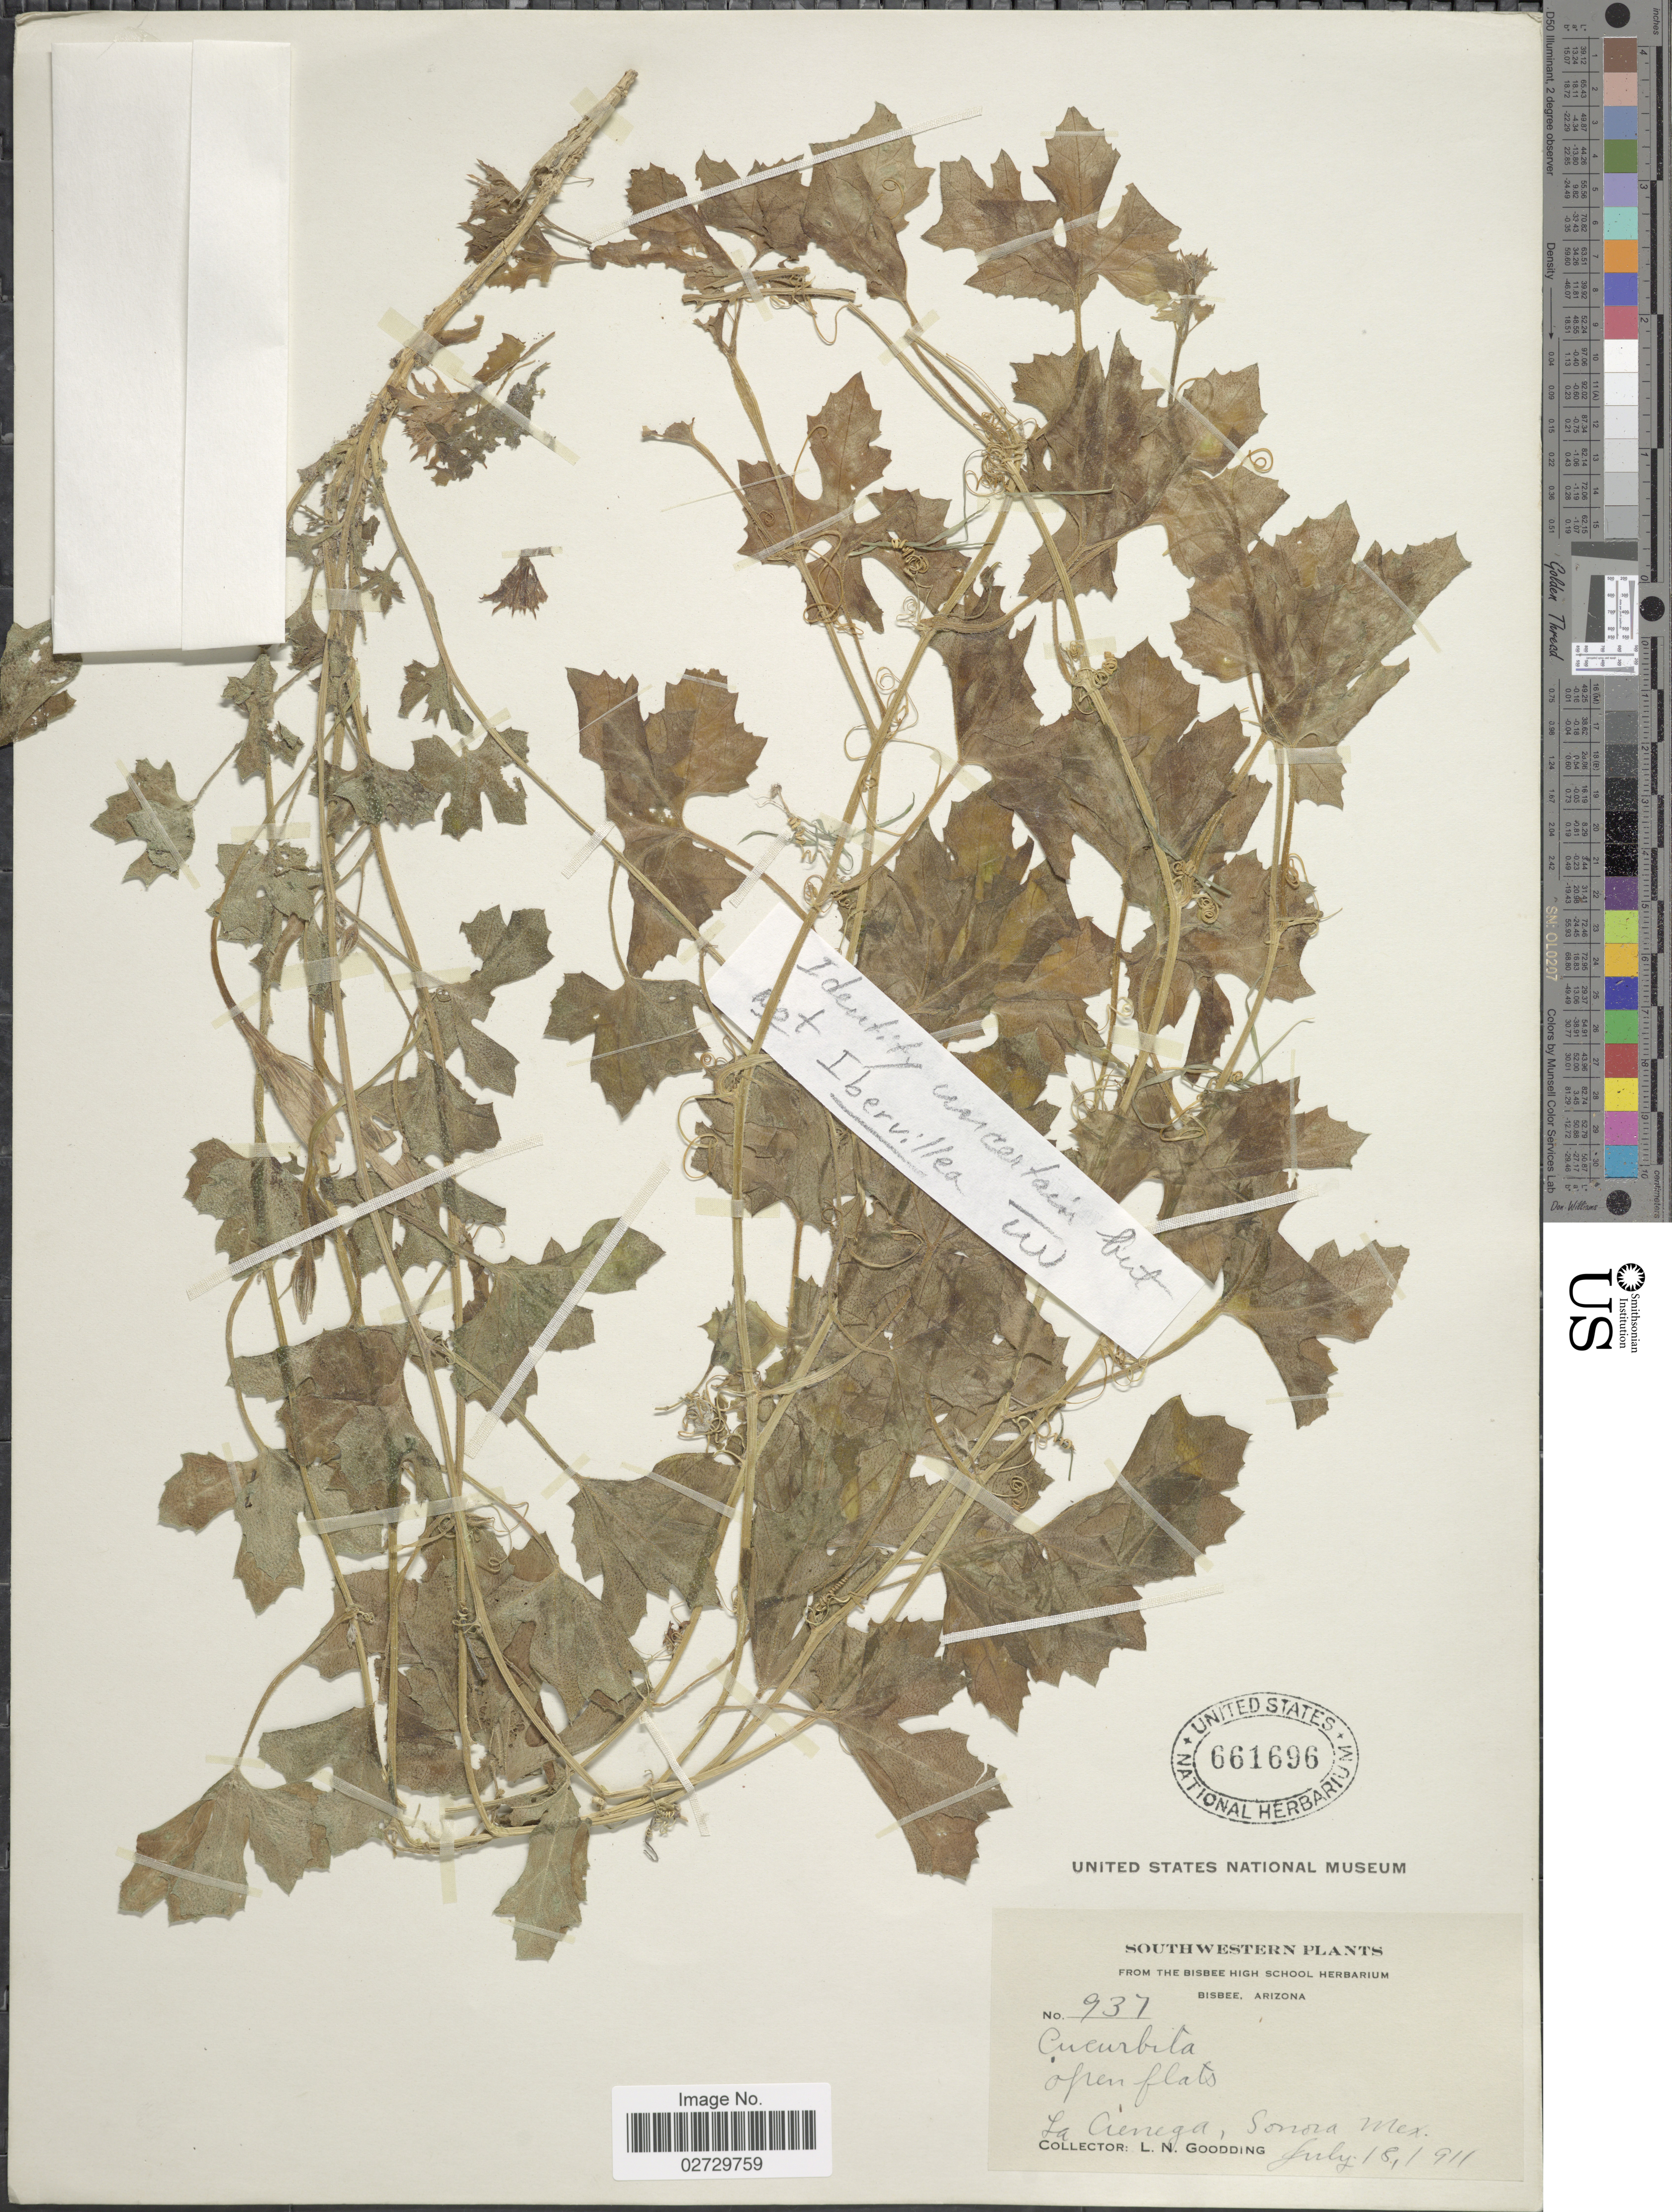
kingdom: Plantae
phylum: Tracheophyta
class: Magnoliopsida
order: Cucurbitales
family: Cucurbitaceae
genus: Apodanthera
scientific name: Apodanthera sp.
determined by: Nee, Michael H.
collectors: L. N. Goodding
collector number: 937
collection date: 1911-07-18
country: Mexico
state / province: Sonora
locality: La Cienega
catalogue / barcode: US 661696